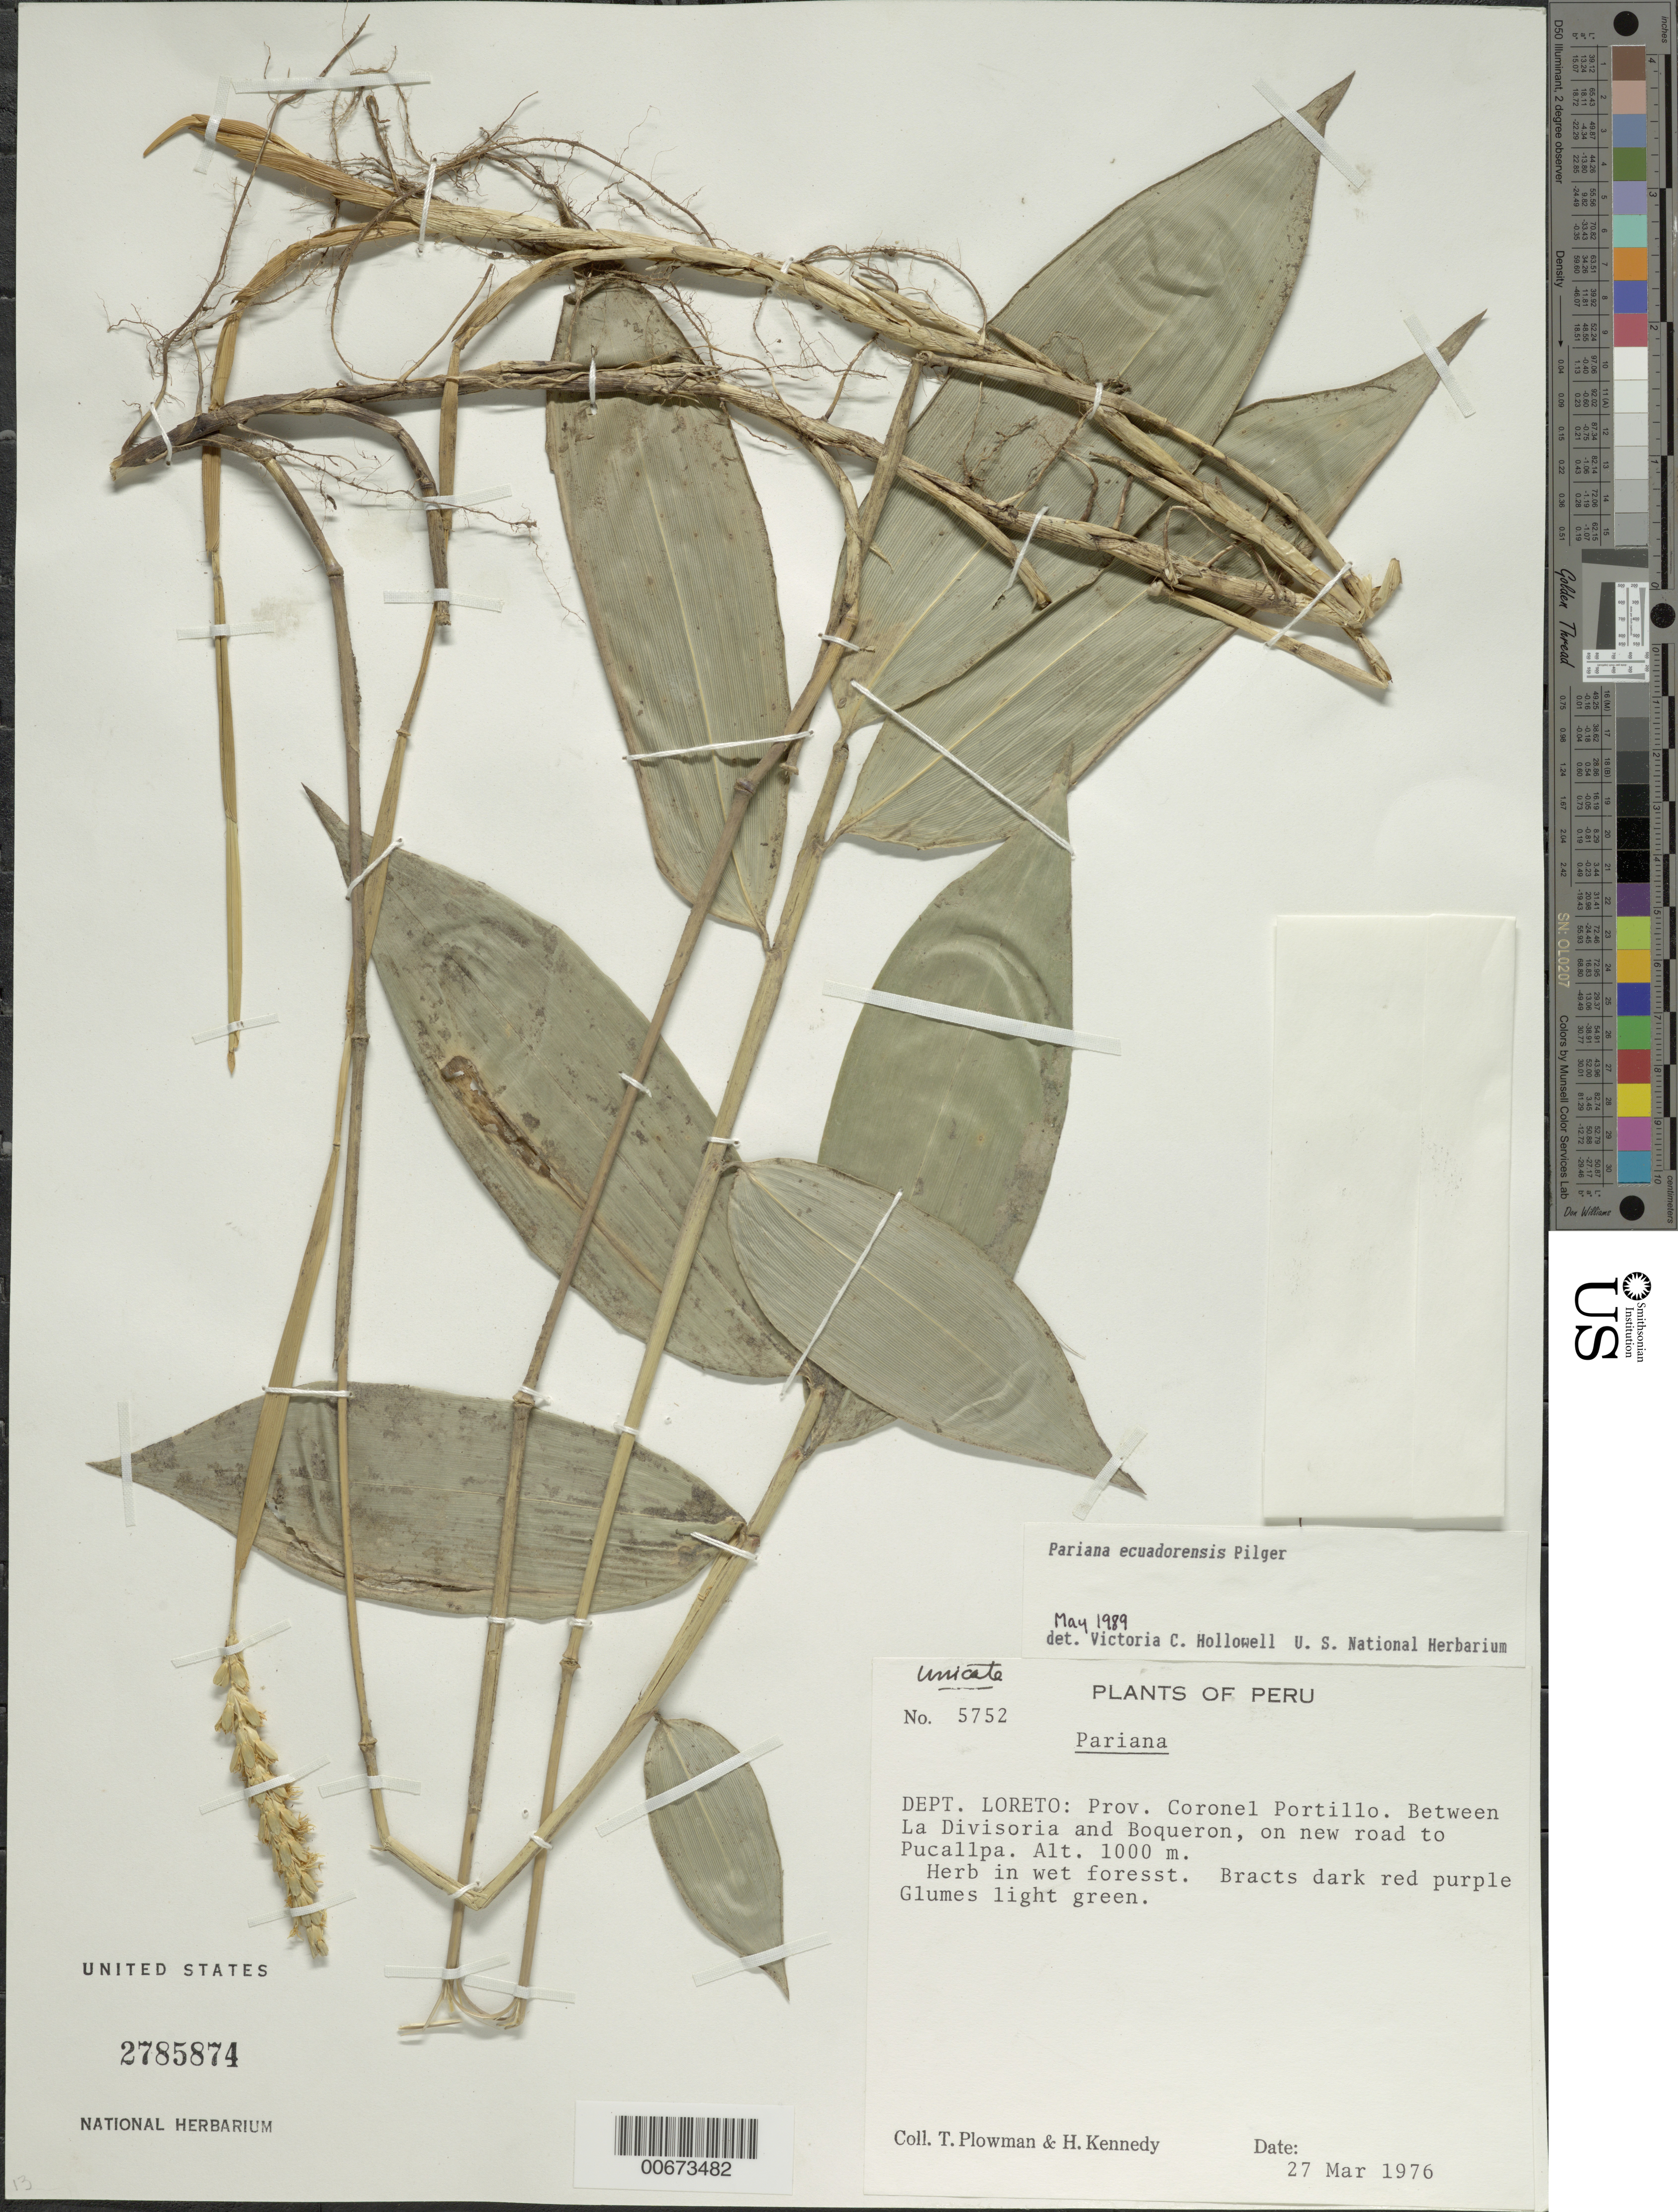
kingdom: Plantae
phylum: Tracheophyta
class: Liliopsida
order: Poales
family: Poaceae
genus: Pariana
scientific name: Pariana ecuadorensis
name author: Pilg.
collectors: T. Plowman & H. Kennedy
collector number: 5752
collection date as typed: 27 Mar 1976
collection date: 1976-03-27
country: Peru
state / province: Loreto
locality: Coronel Portillo Prov. [?], between La Divisoria and Boquerón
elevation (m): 1000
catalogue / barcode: US 2785874